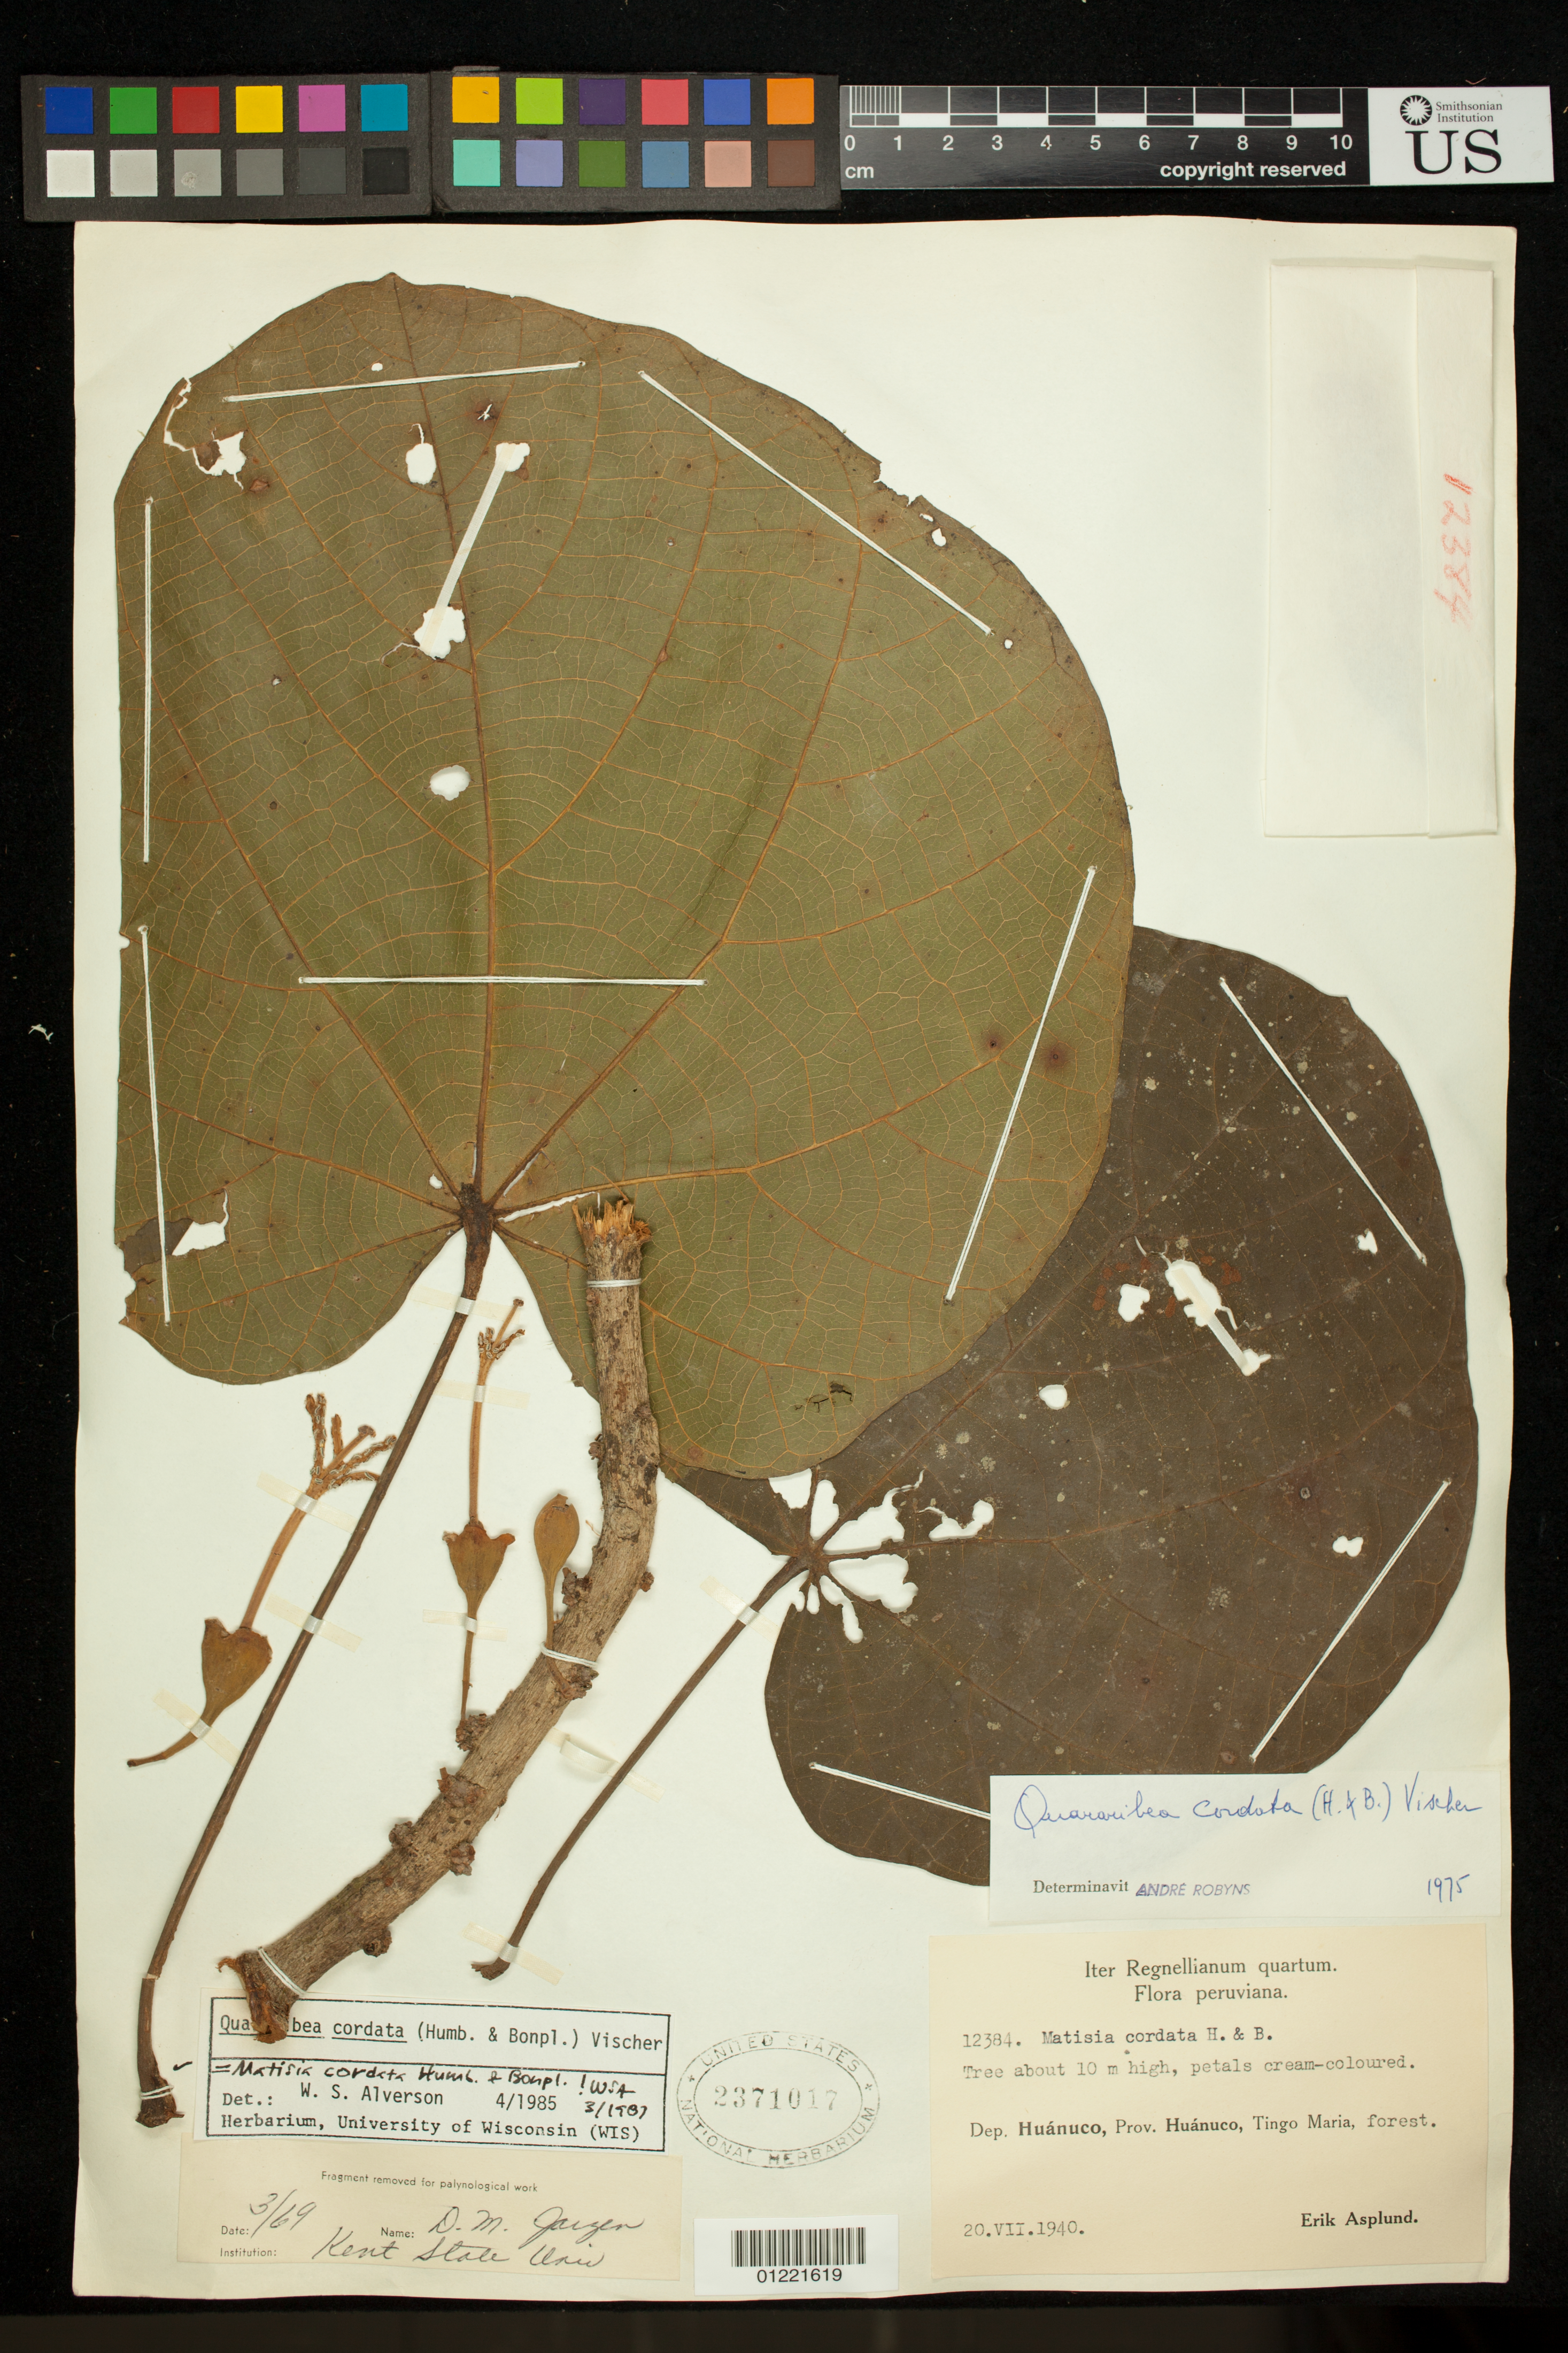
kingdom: Plantae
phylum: Tracheophyta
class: Magnoliopsida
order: Malvales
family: Malvaceae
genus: Matisia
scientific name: Matisia cordata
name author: Humb. & Bonpl.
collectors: E. Asplund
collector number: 12384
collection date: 1940-07-20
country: Peru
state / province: Huánuco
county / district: Huánuco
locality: Tingo Maria, forest.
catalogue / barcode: US 2371017